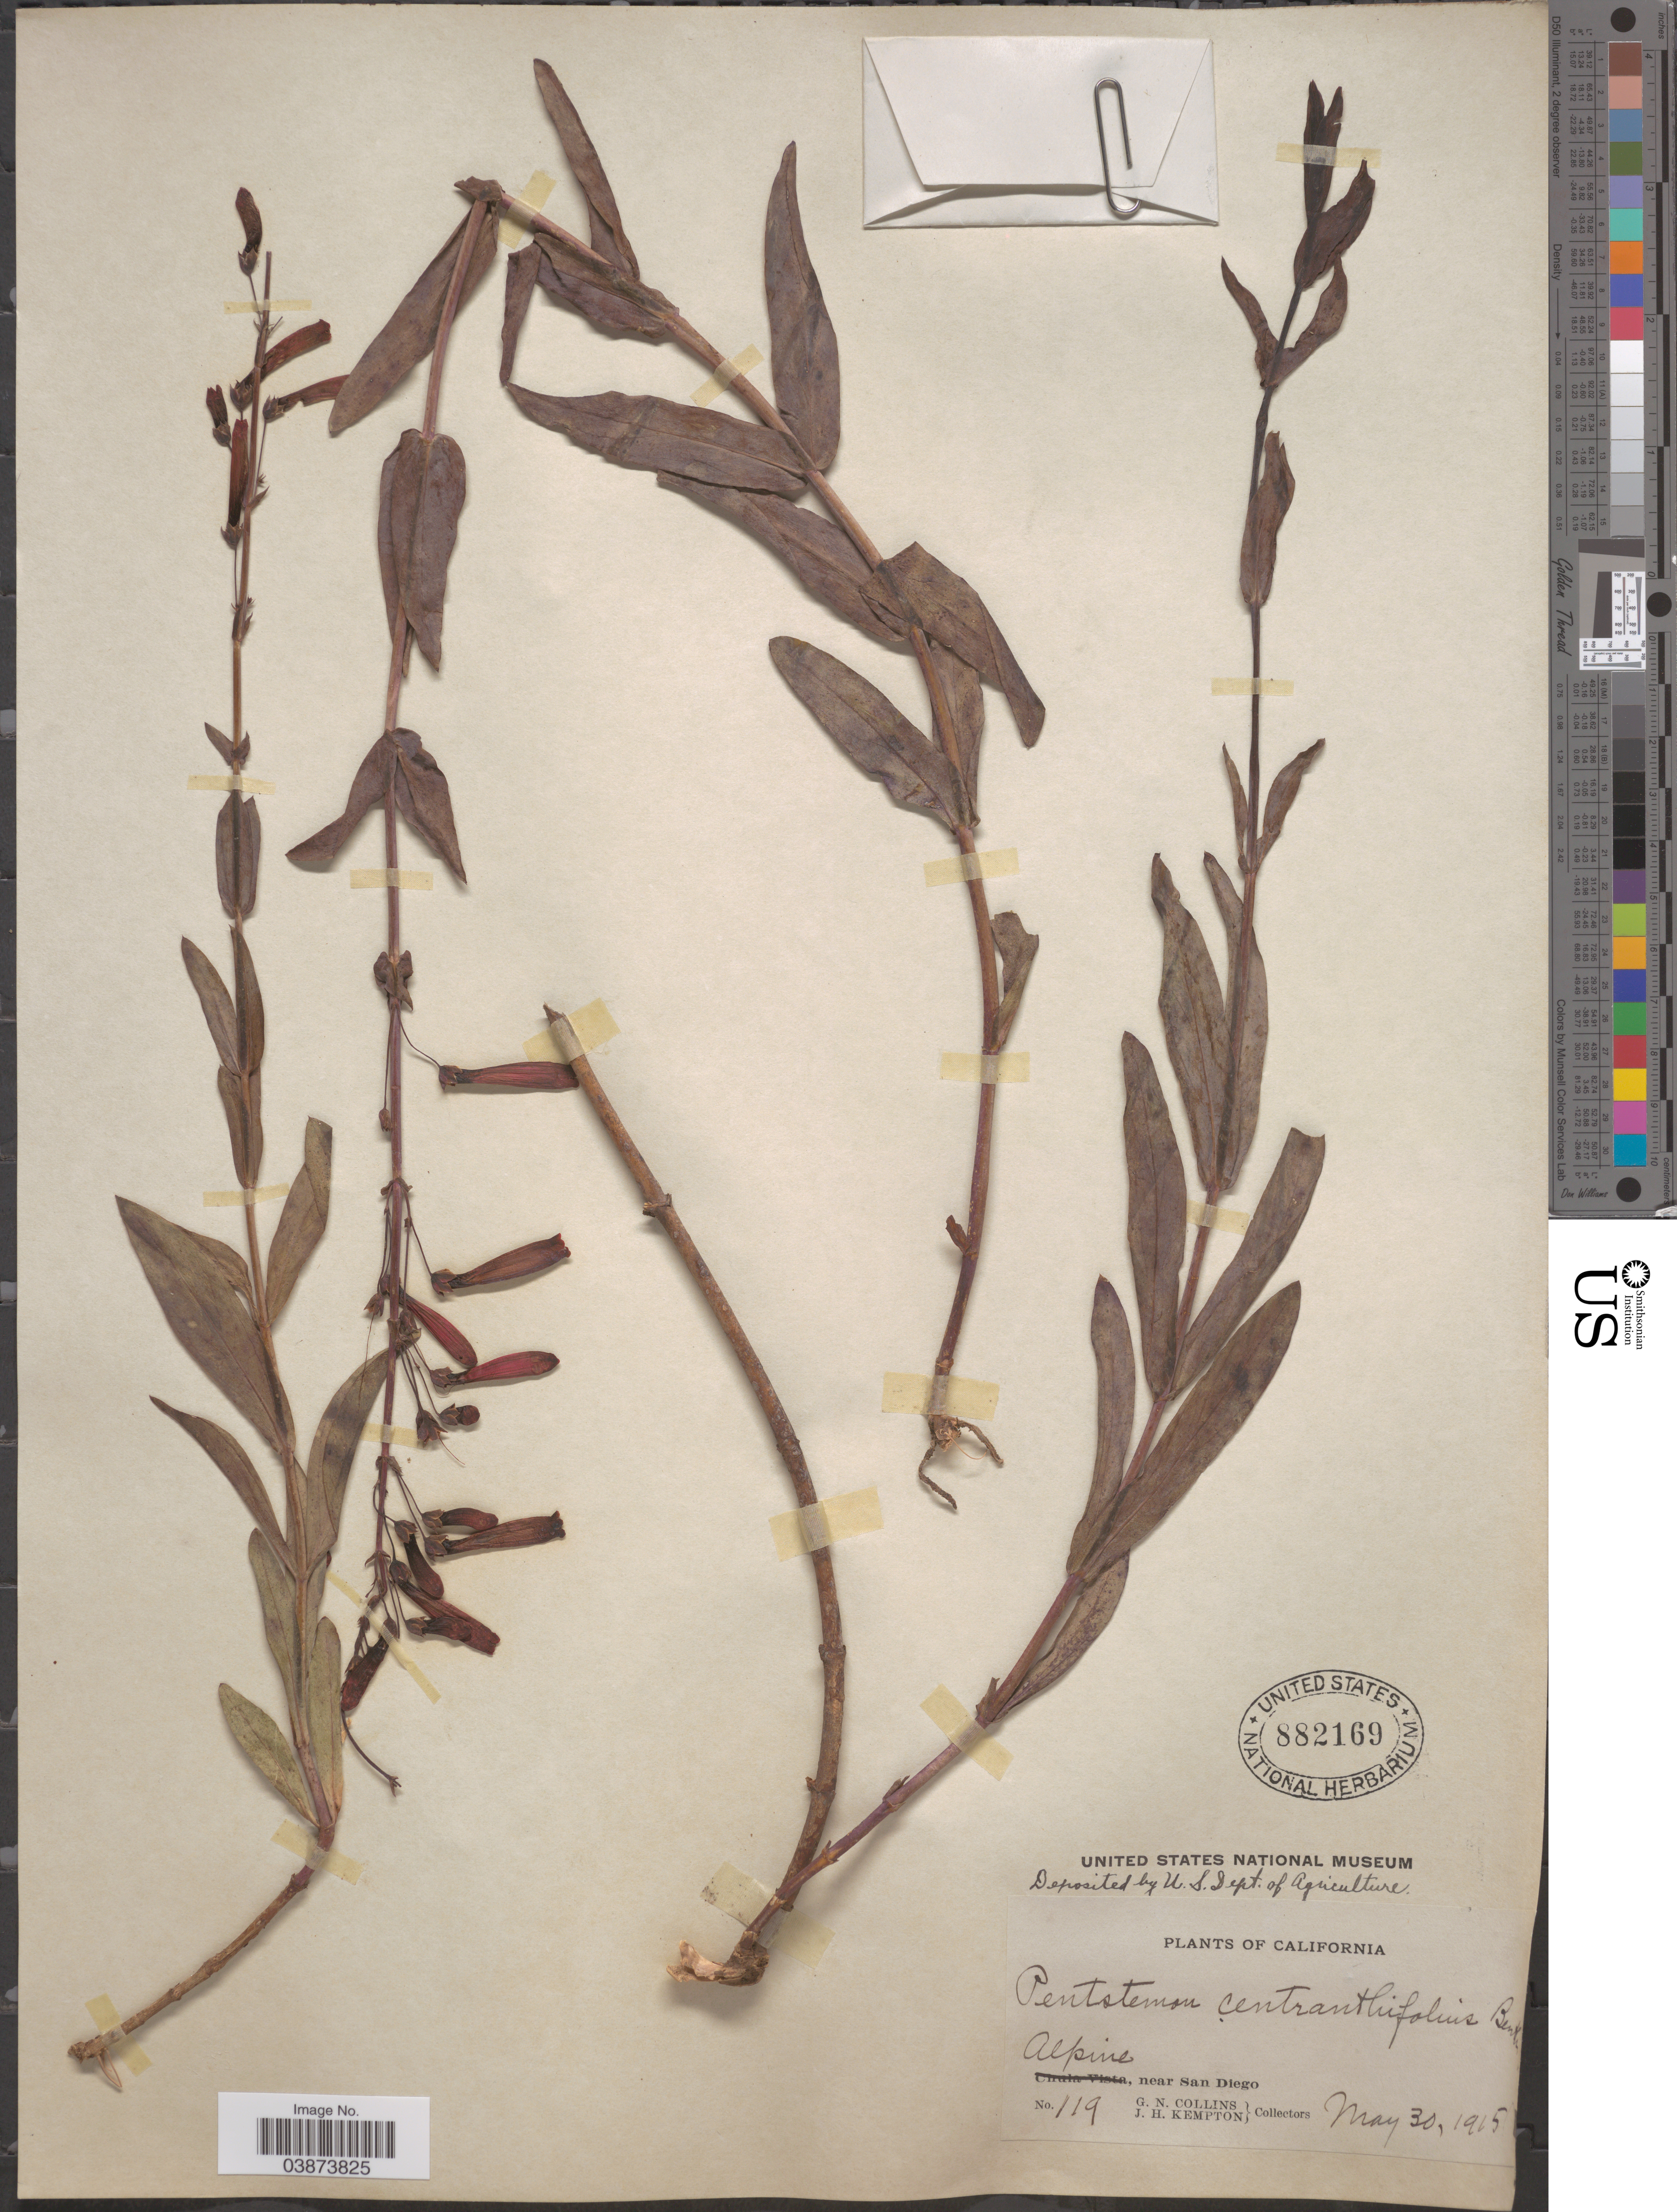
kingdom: Plantae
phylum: Tracheophyta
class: Magnoliopsida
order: Lamiales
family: Plantaginaceae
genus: Penstemon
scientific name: Penstemon centranthifolius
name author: Benth.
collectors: G. Collins & J. H. Kempton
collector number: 119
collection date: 1915-05-30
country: United States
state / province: California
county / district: San Diego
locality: Alpine, near San Diego.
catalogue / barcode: US 882169